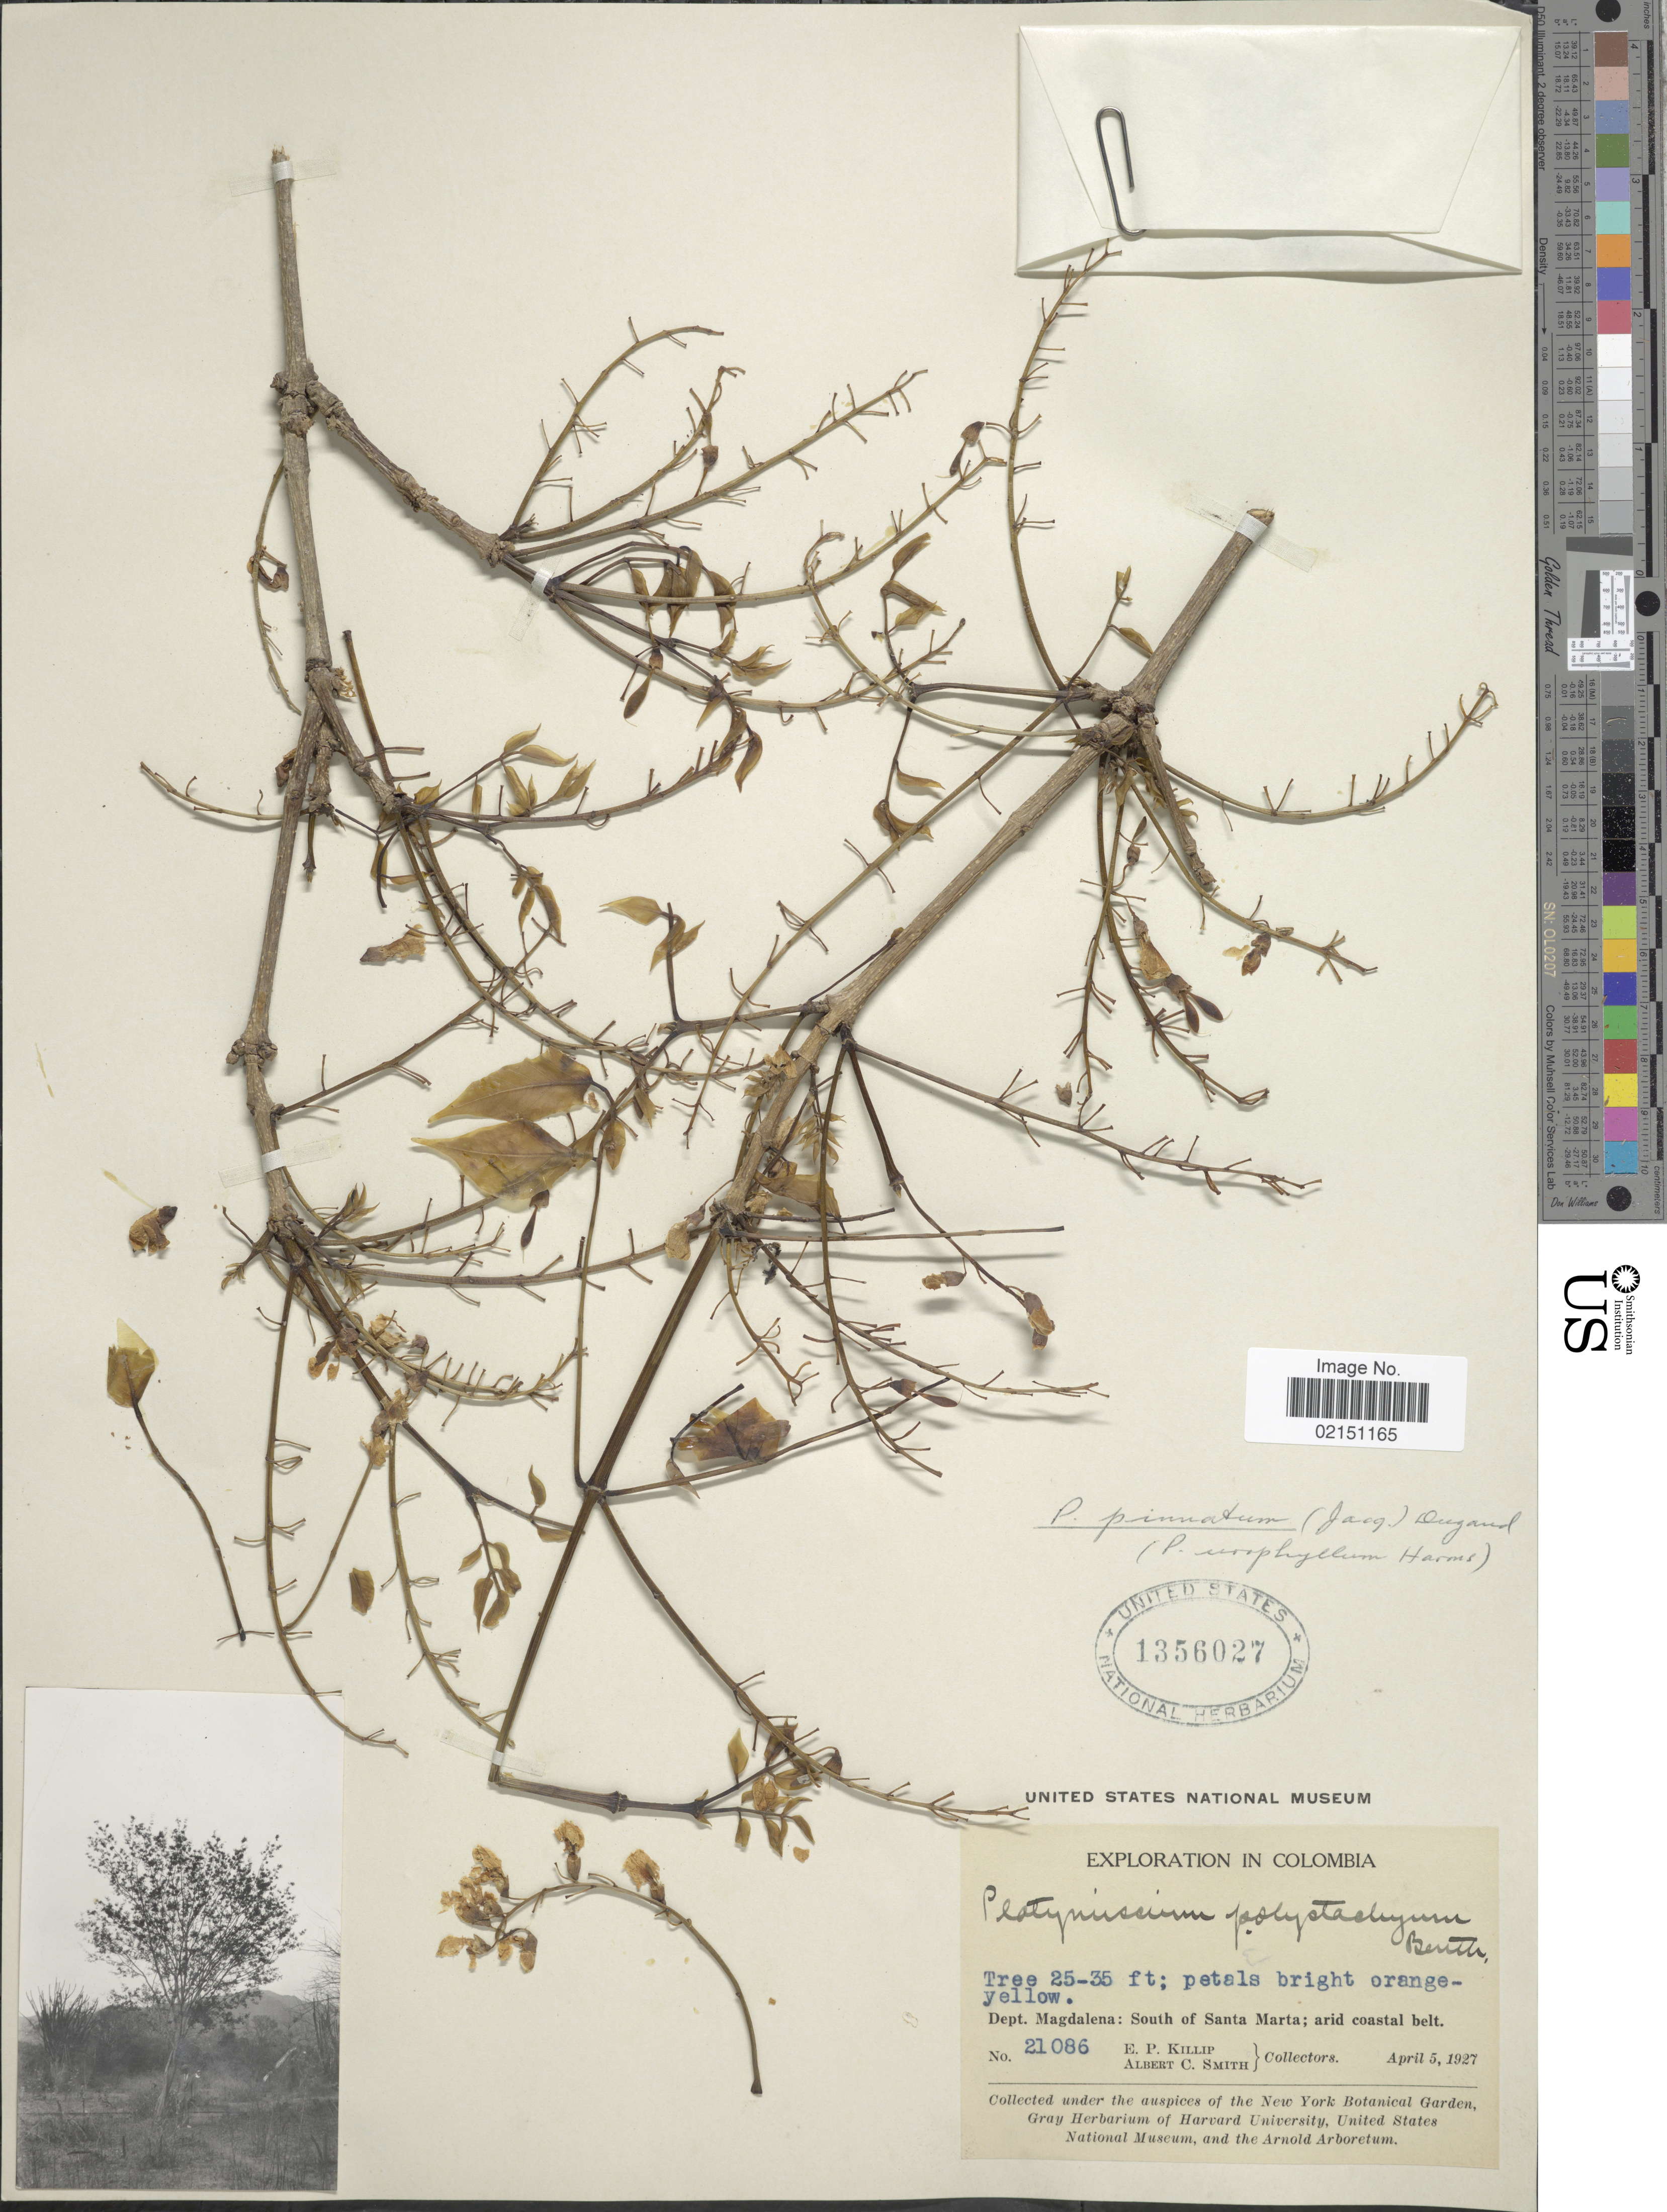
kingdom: Plantae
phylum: Tracheophyta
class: Magnoliopsida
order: Fabales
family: Fabaceae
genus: Platymiscium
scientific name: Platymiscium pinnatum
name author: (Jacq.) Dugand G.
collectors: E. P. Killip & A. C. Smith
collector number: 21086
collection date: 1927-04-05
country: Colombia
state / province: Magdalena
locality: South of Santa Marta; arid coastal belt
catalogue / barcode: US 1356027